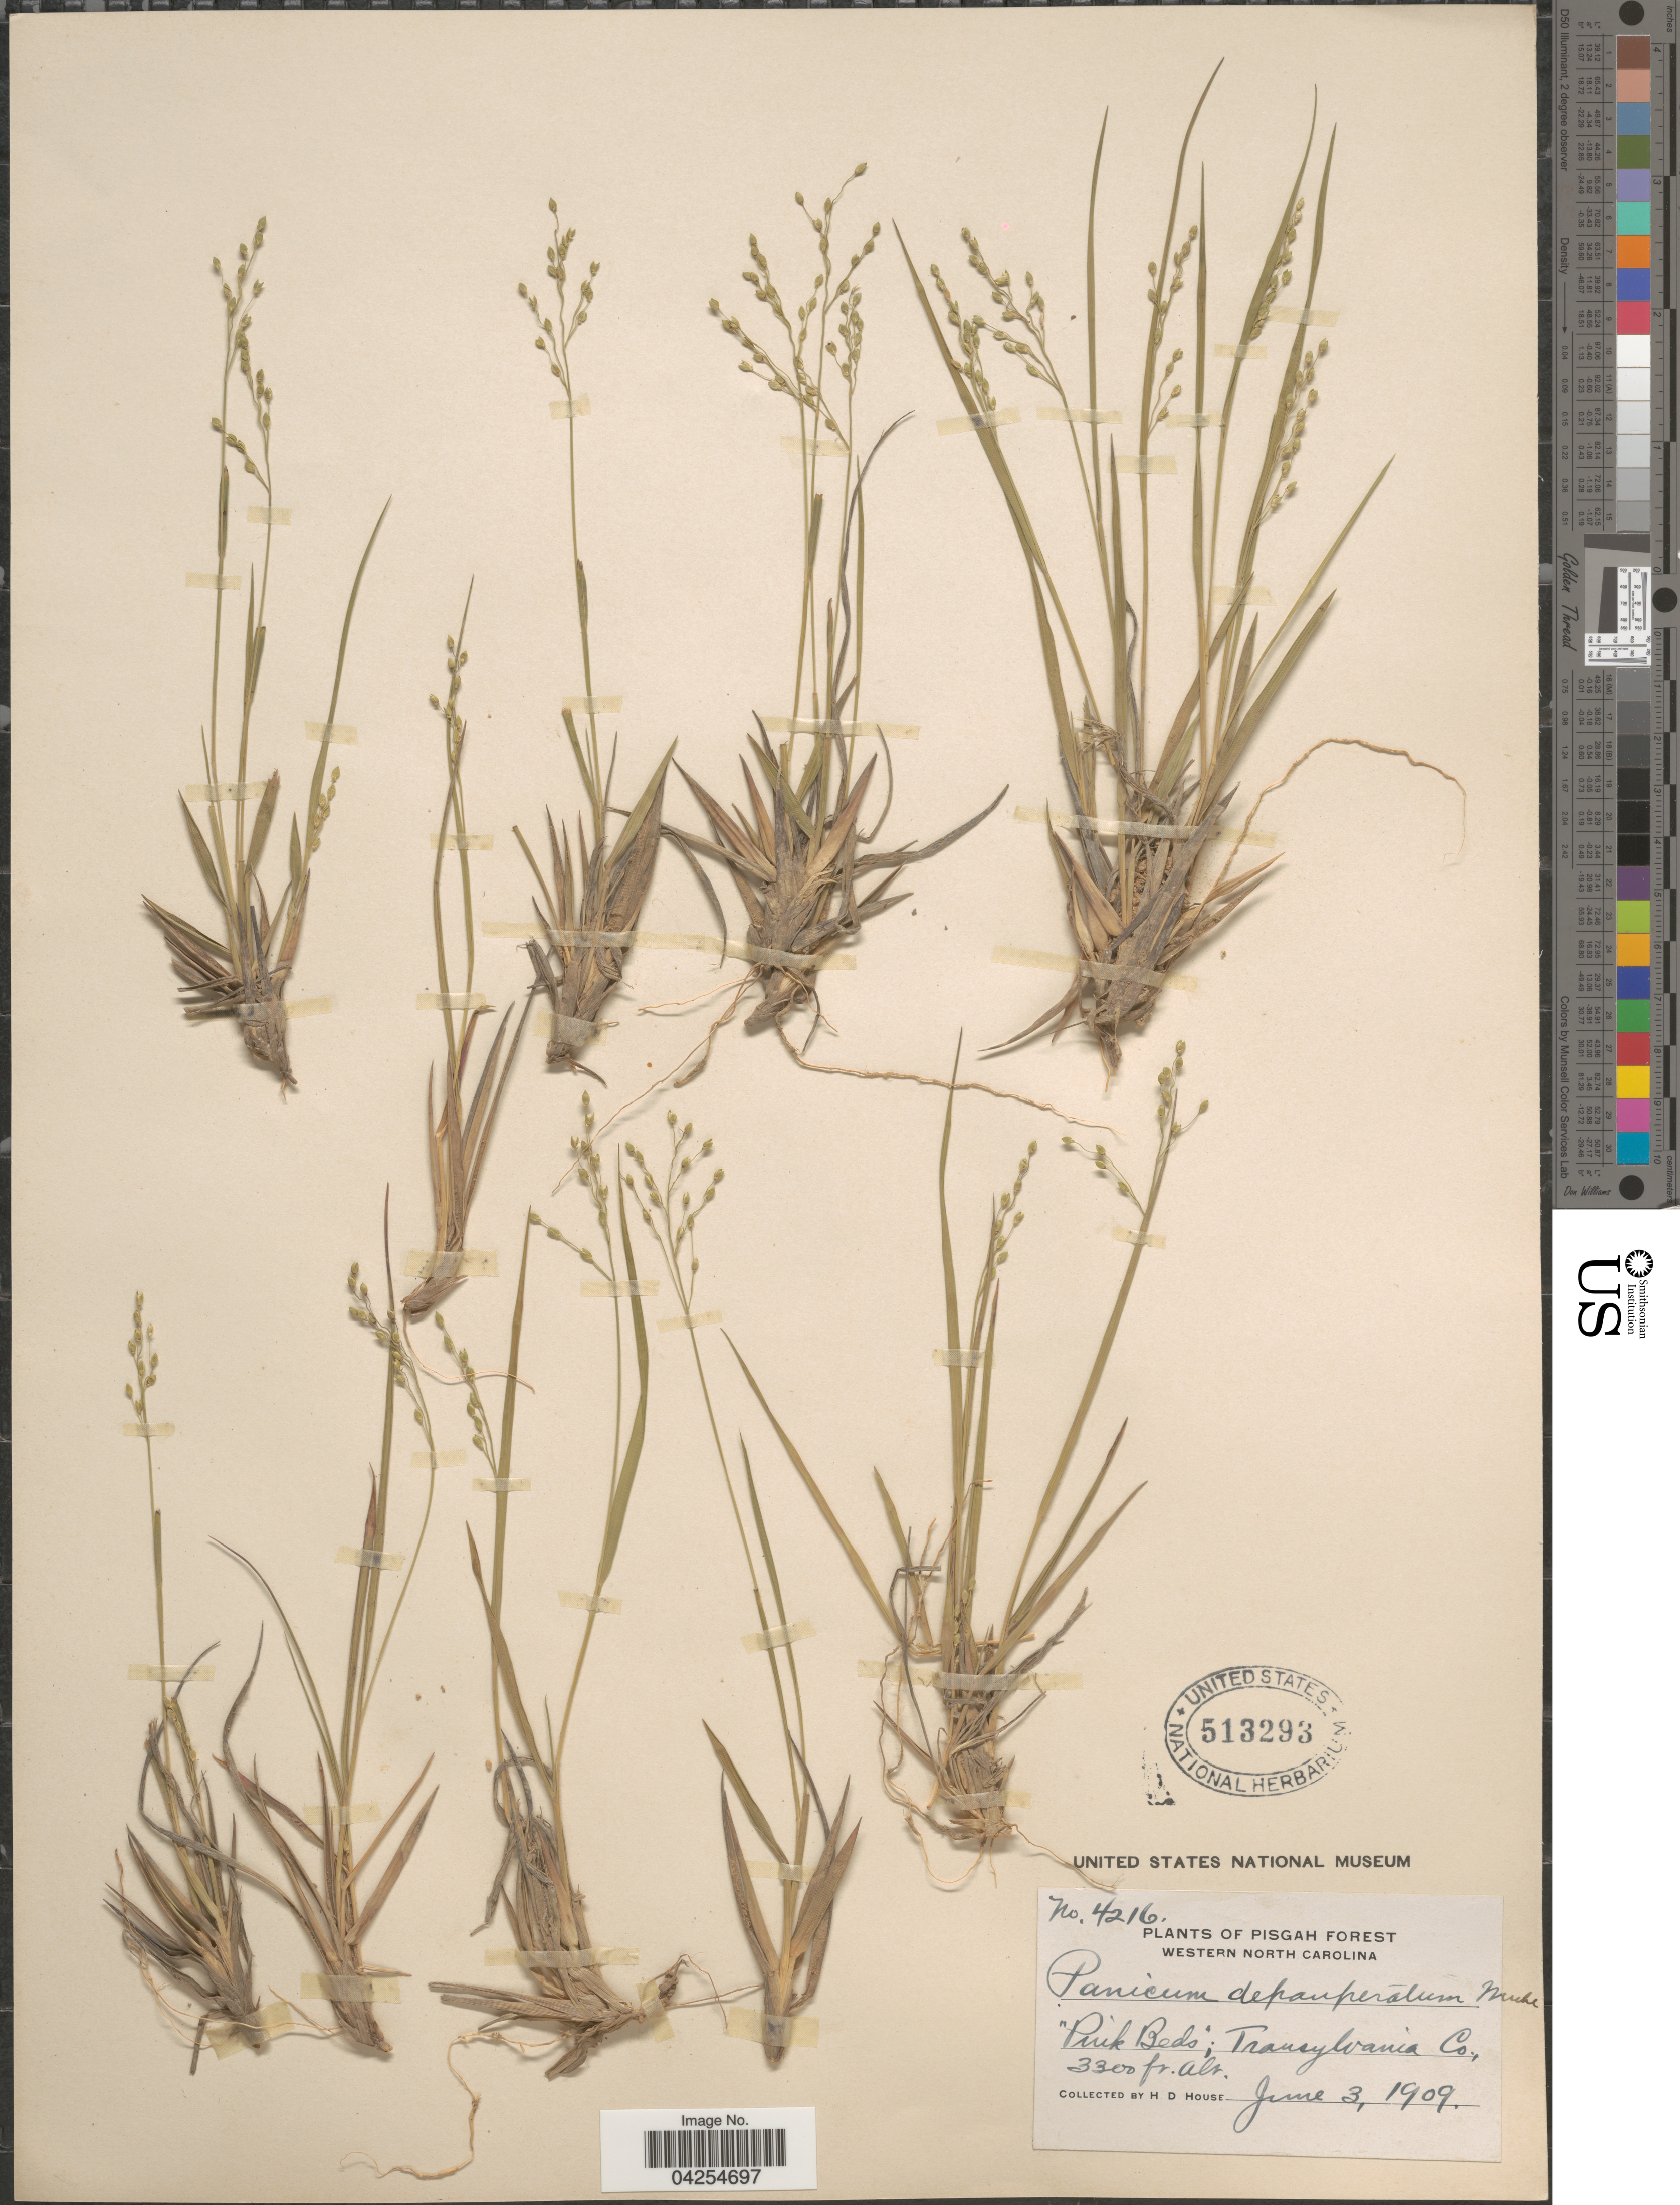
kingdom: Plantae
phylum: Tracheophyta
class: Liliopsida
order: Poales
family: Poaceae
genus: Dichanthelium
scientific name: Dichanthelium depauperatum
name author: (Muhl.) Gould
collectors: H. D. House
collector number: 4216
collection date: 1909-06-03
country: United States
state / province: North Carolina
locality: Pisgah Forest. Western North Carolina. "Pink Beds"; Transylvania Co.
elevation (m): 1006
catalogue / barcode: US 513293